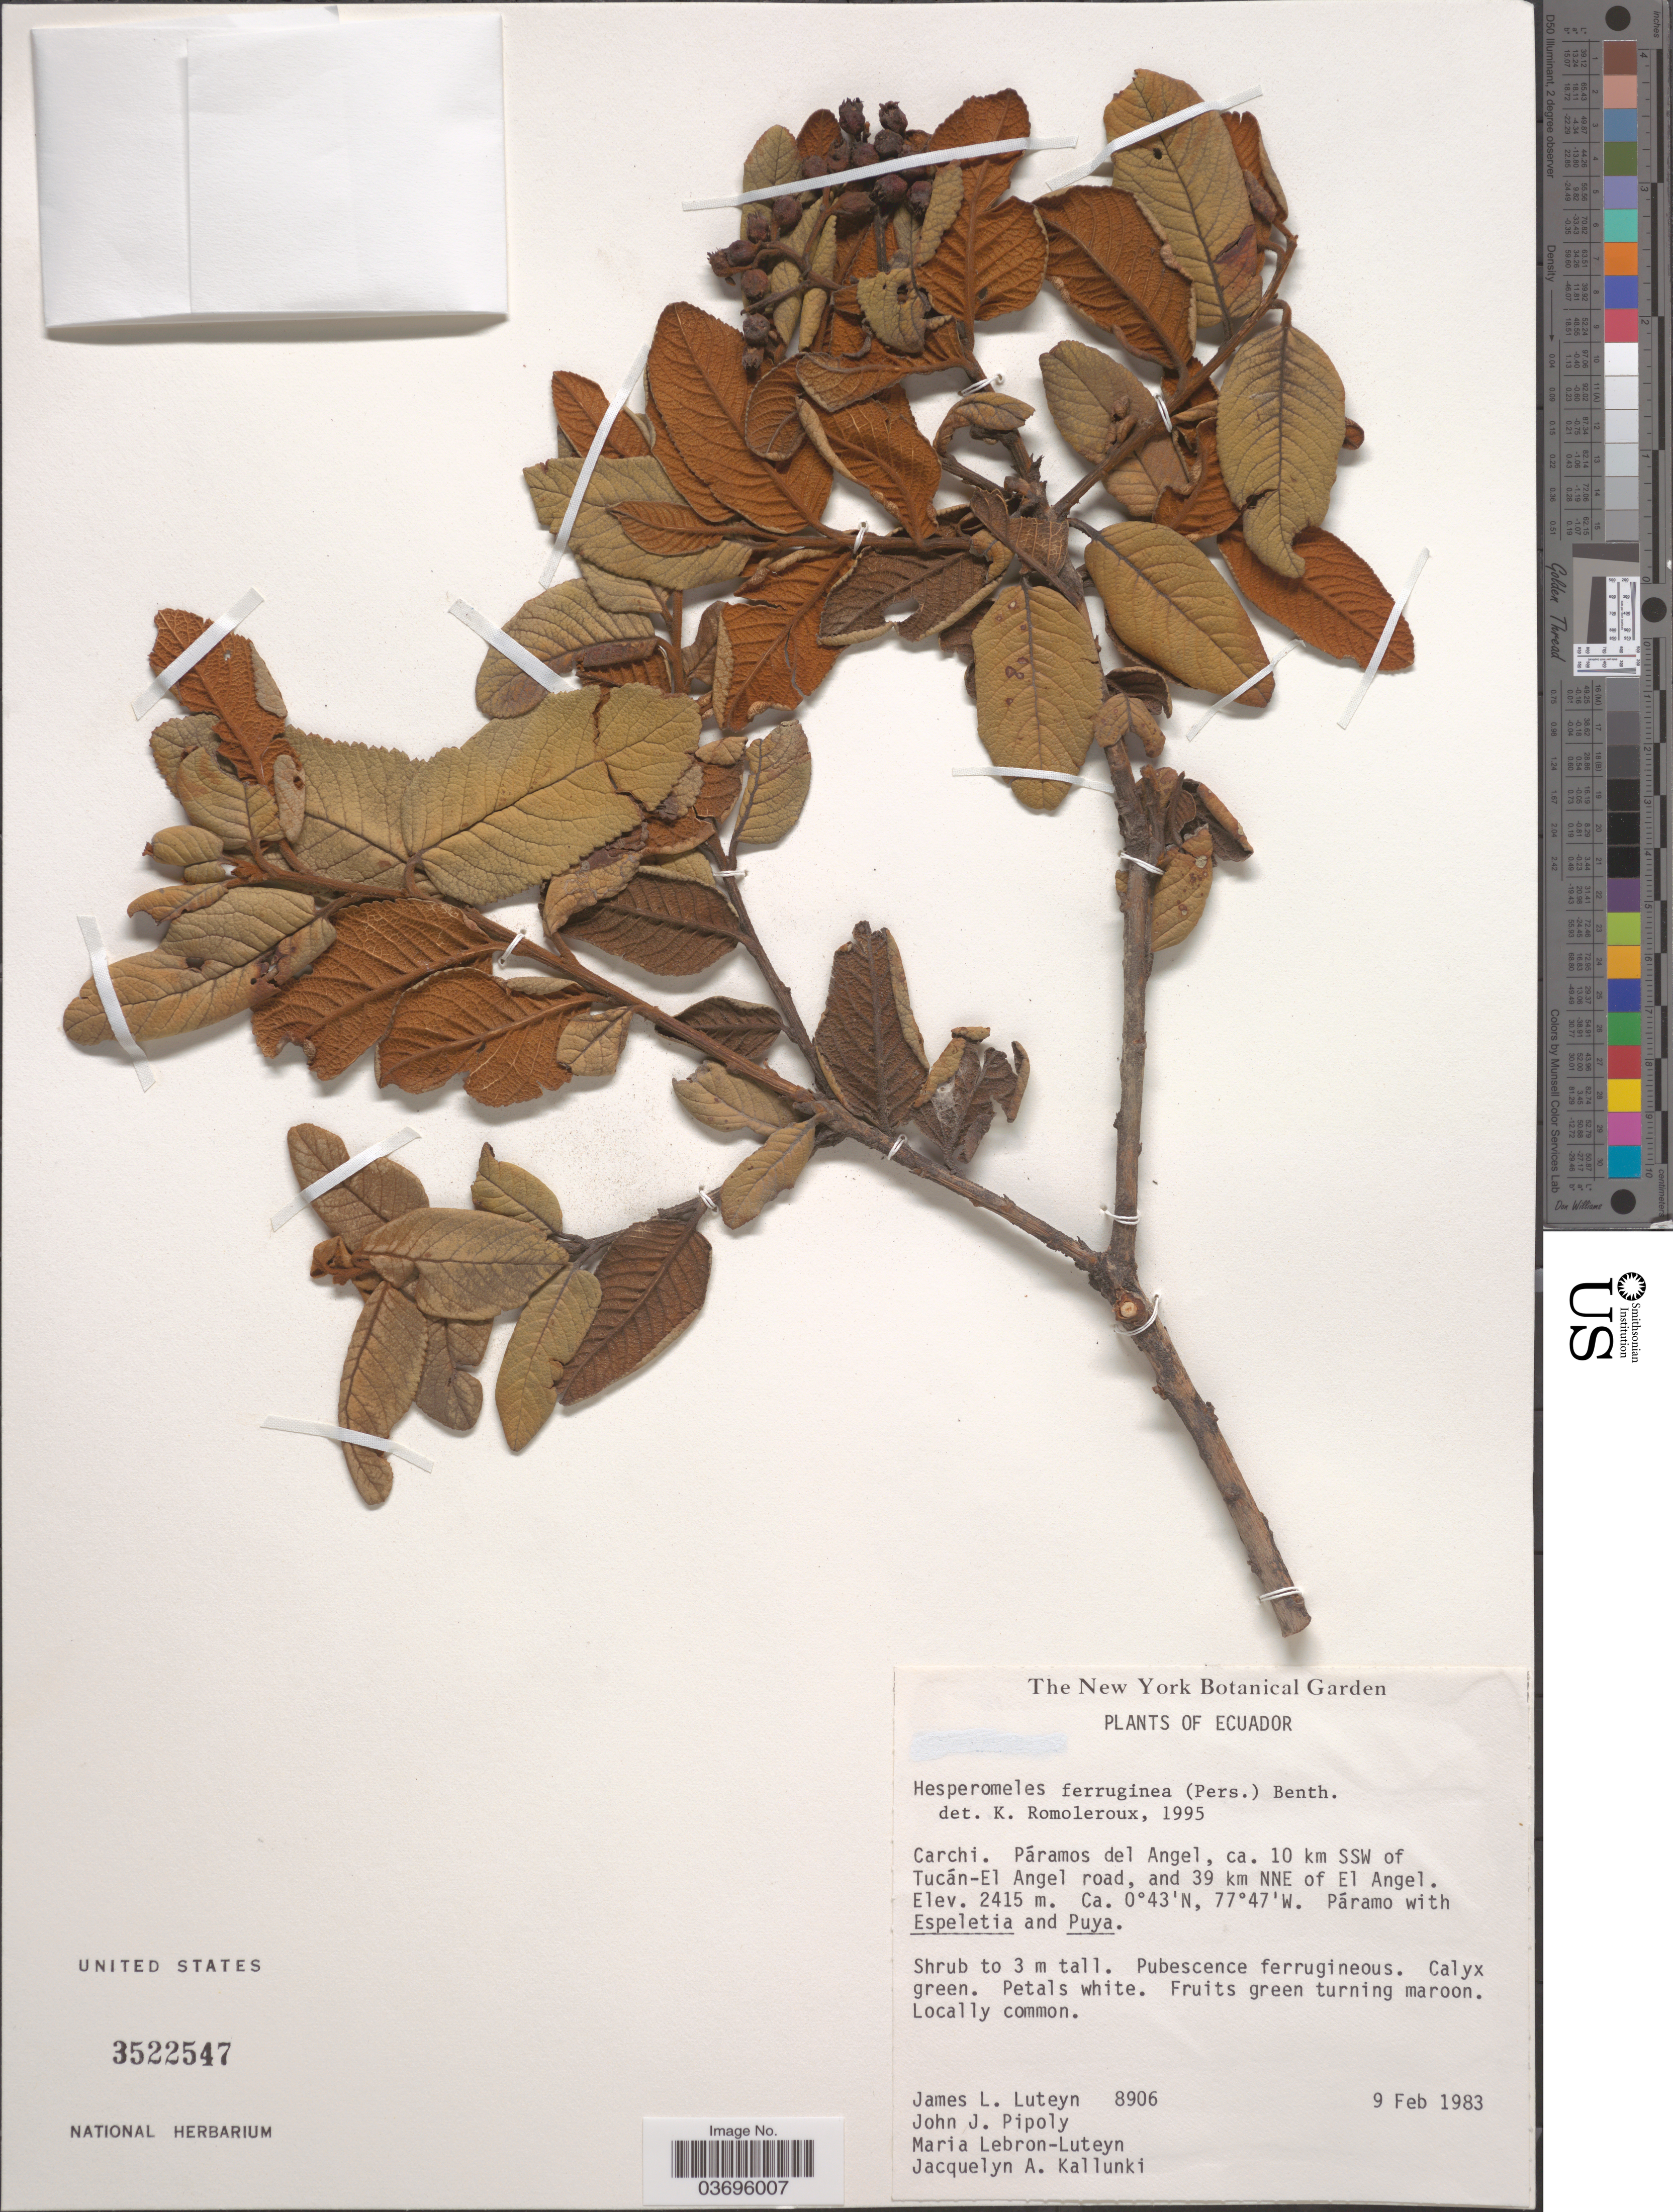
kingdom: Plantae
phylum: Tracheophyta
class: Magnoliopsida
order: Rosales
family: Rosaceae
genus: Hesperomeles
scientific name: Hesperomeles ferruginea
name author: (Juss. ex Pers.) Benth.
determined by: Romoleroux, K.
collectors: J. L. Luteyn, J. J. Pipoly, M. L. Lebrón-Luteyn & J. Kallunki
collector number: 8906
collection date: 1983-02-09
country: Ecuador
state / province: Carchi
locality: Páramos del Angel, ca. 10 km SSW of Tucán-El Angel road, and 39 km NNE of El Angel.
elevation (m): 2415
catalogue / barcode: US 3522547